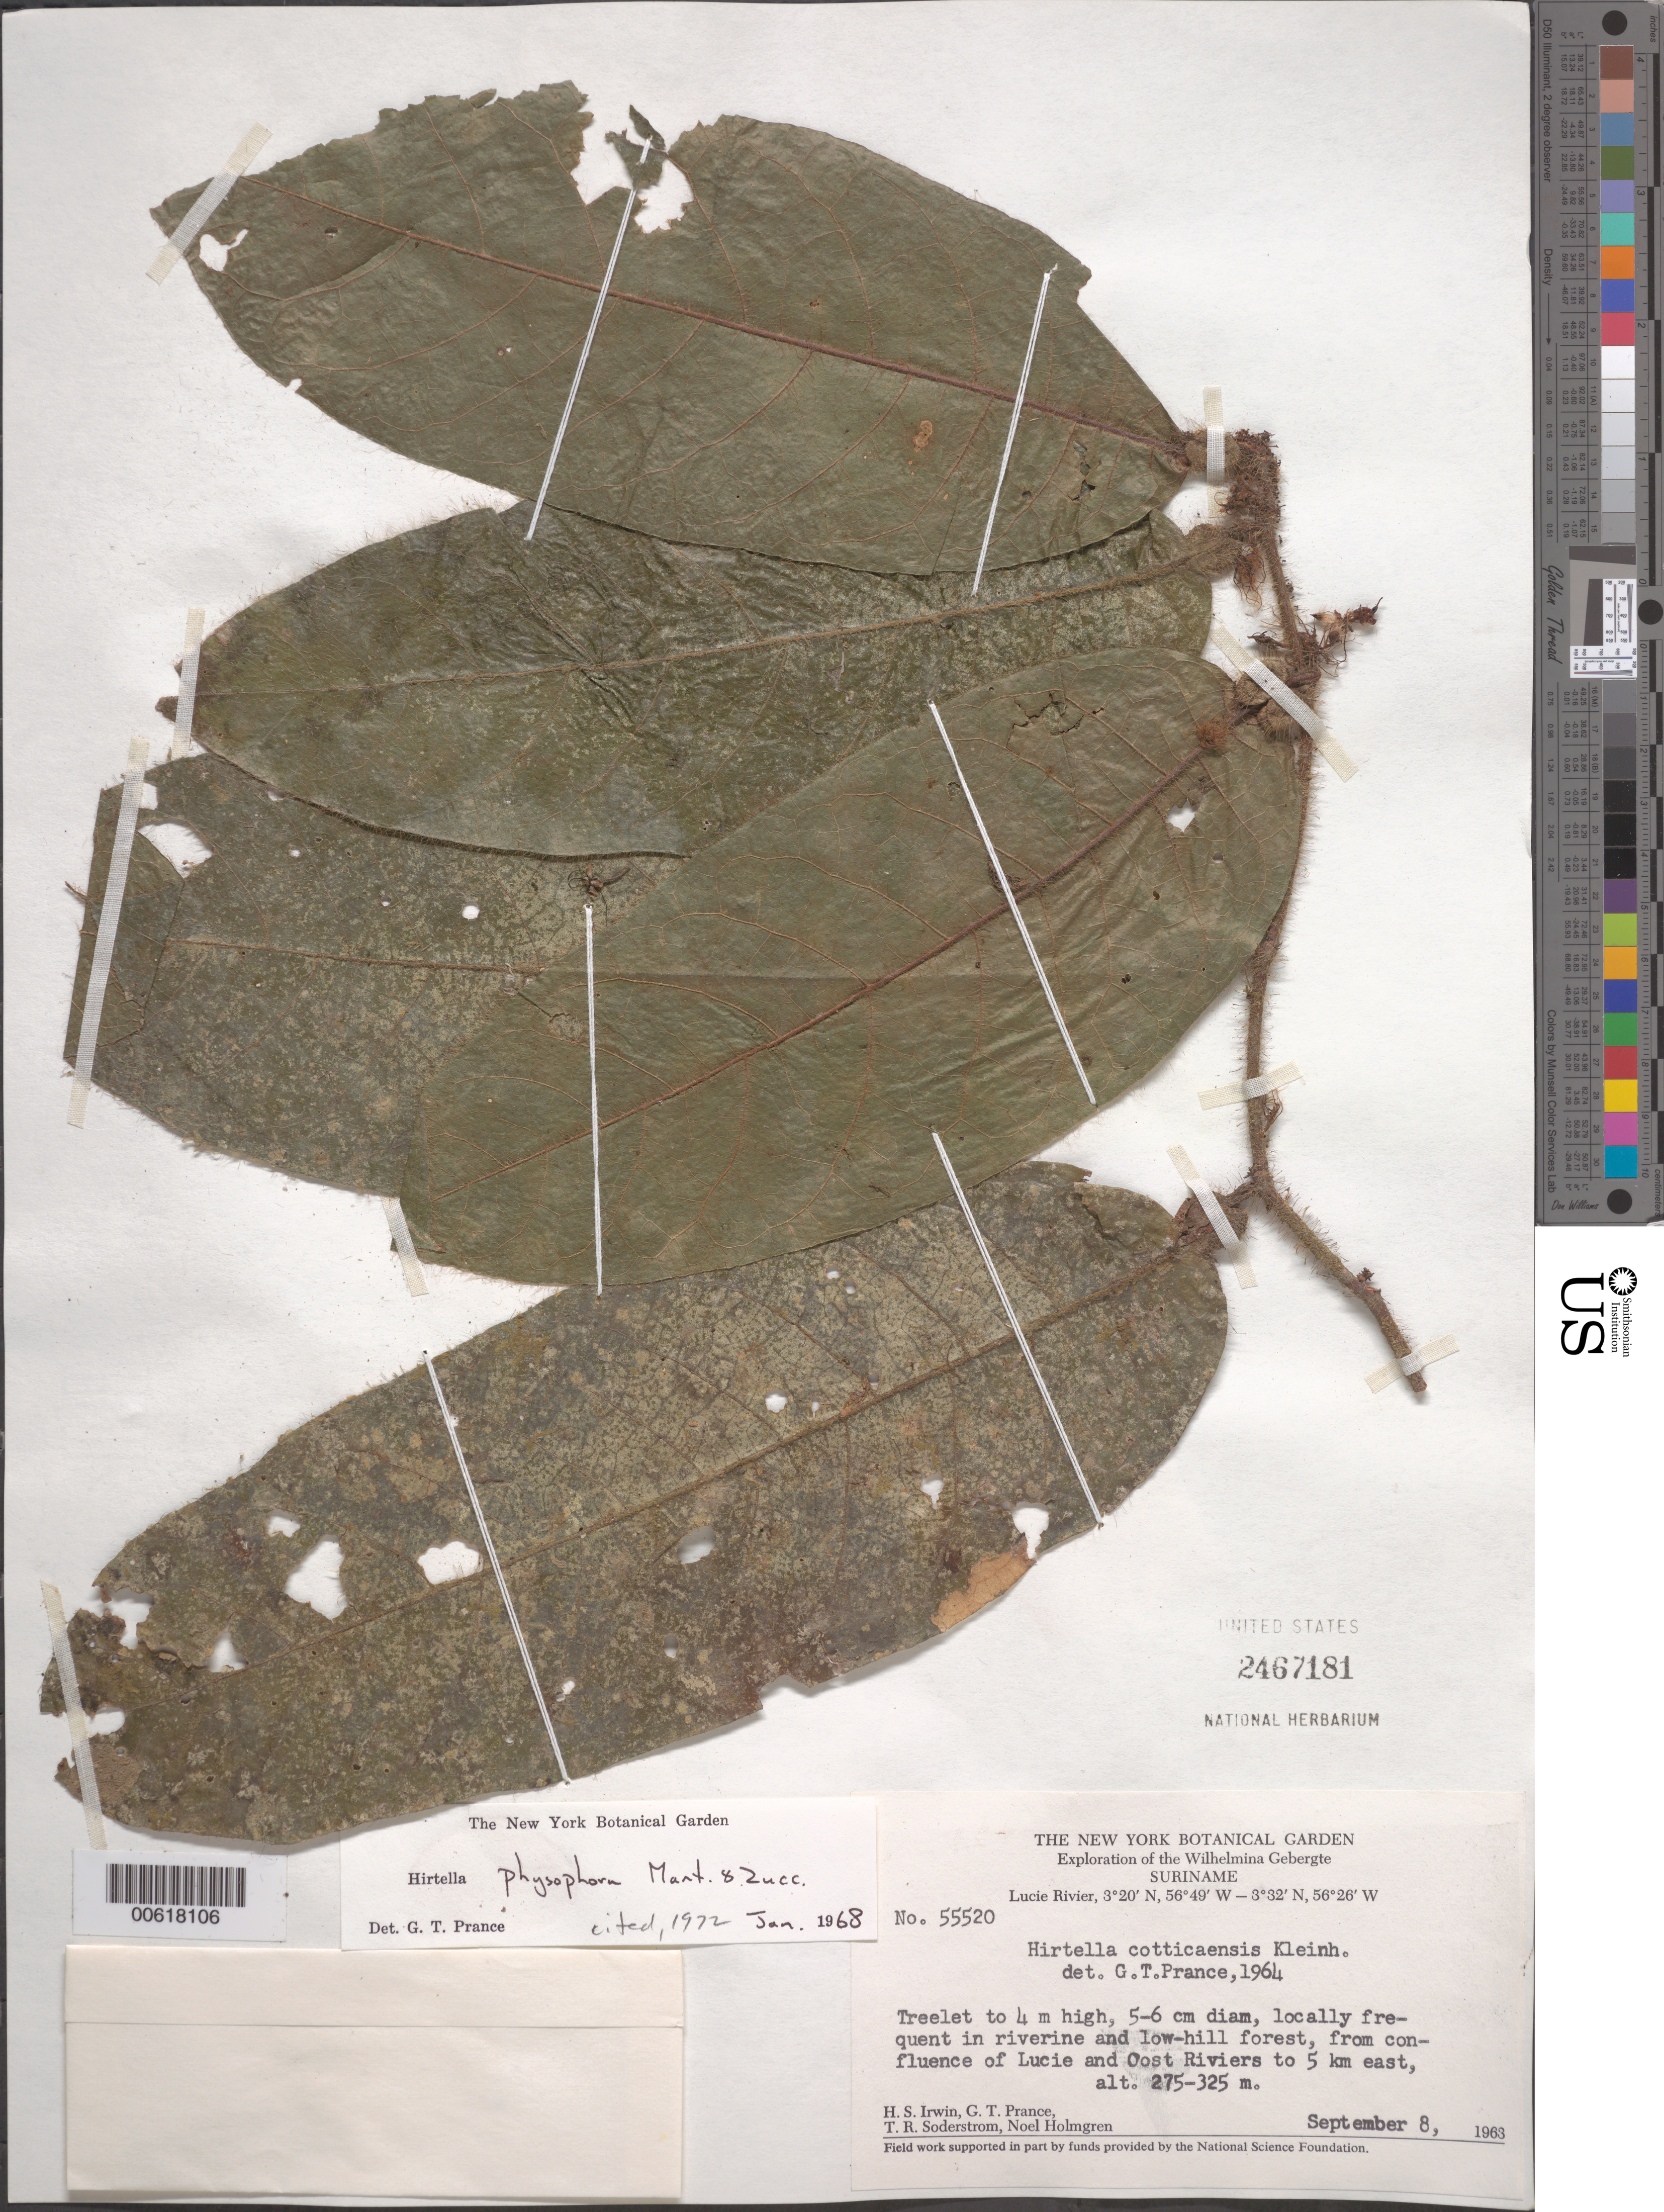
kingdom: Plantae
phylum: Tracheophyta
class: Magnoliopsida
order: Malpighiales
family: Chrysobalanaceae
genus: Hirtella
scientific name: Hirtella physophora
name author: Mart. & Zucc.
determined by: Prance, G. T.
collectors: H. Irwin, G. T. Prance, T. R. Soderstrom & N. H. Holmgren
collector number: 55520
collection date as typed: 8-Sep-63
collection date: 1963-09-08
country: Suriname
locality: Lucie R., 5 km E confluence with Oost R., Wilhelmina Gebergte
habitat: Riverine and low hill forest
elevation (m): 275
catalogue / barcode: US 2467181